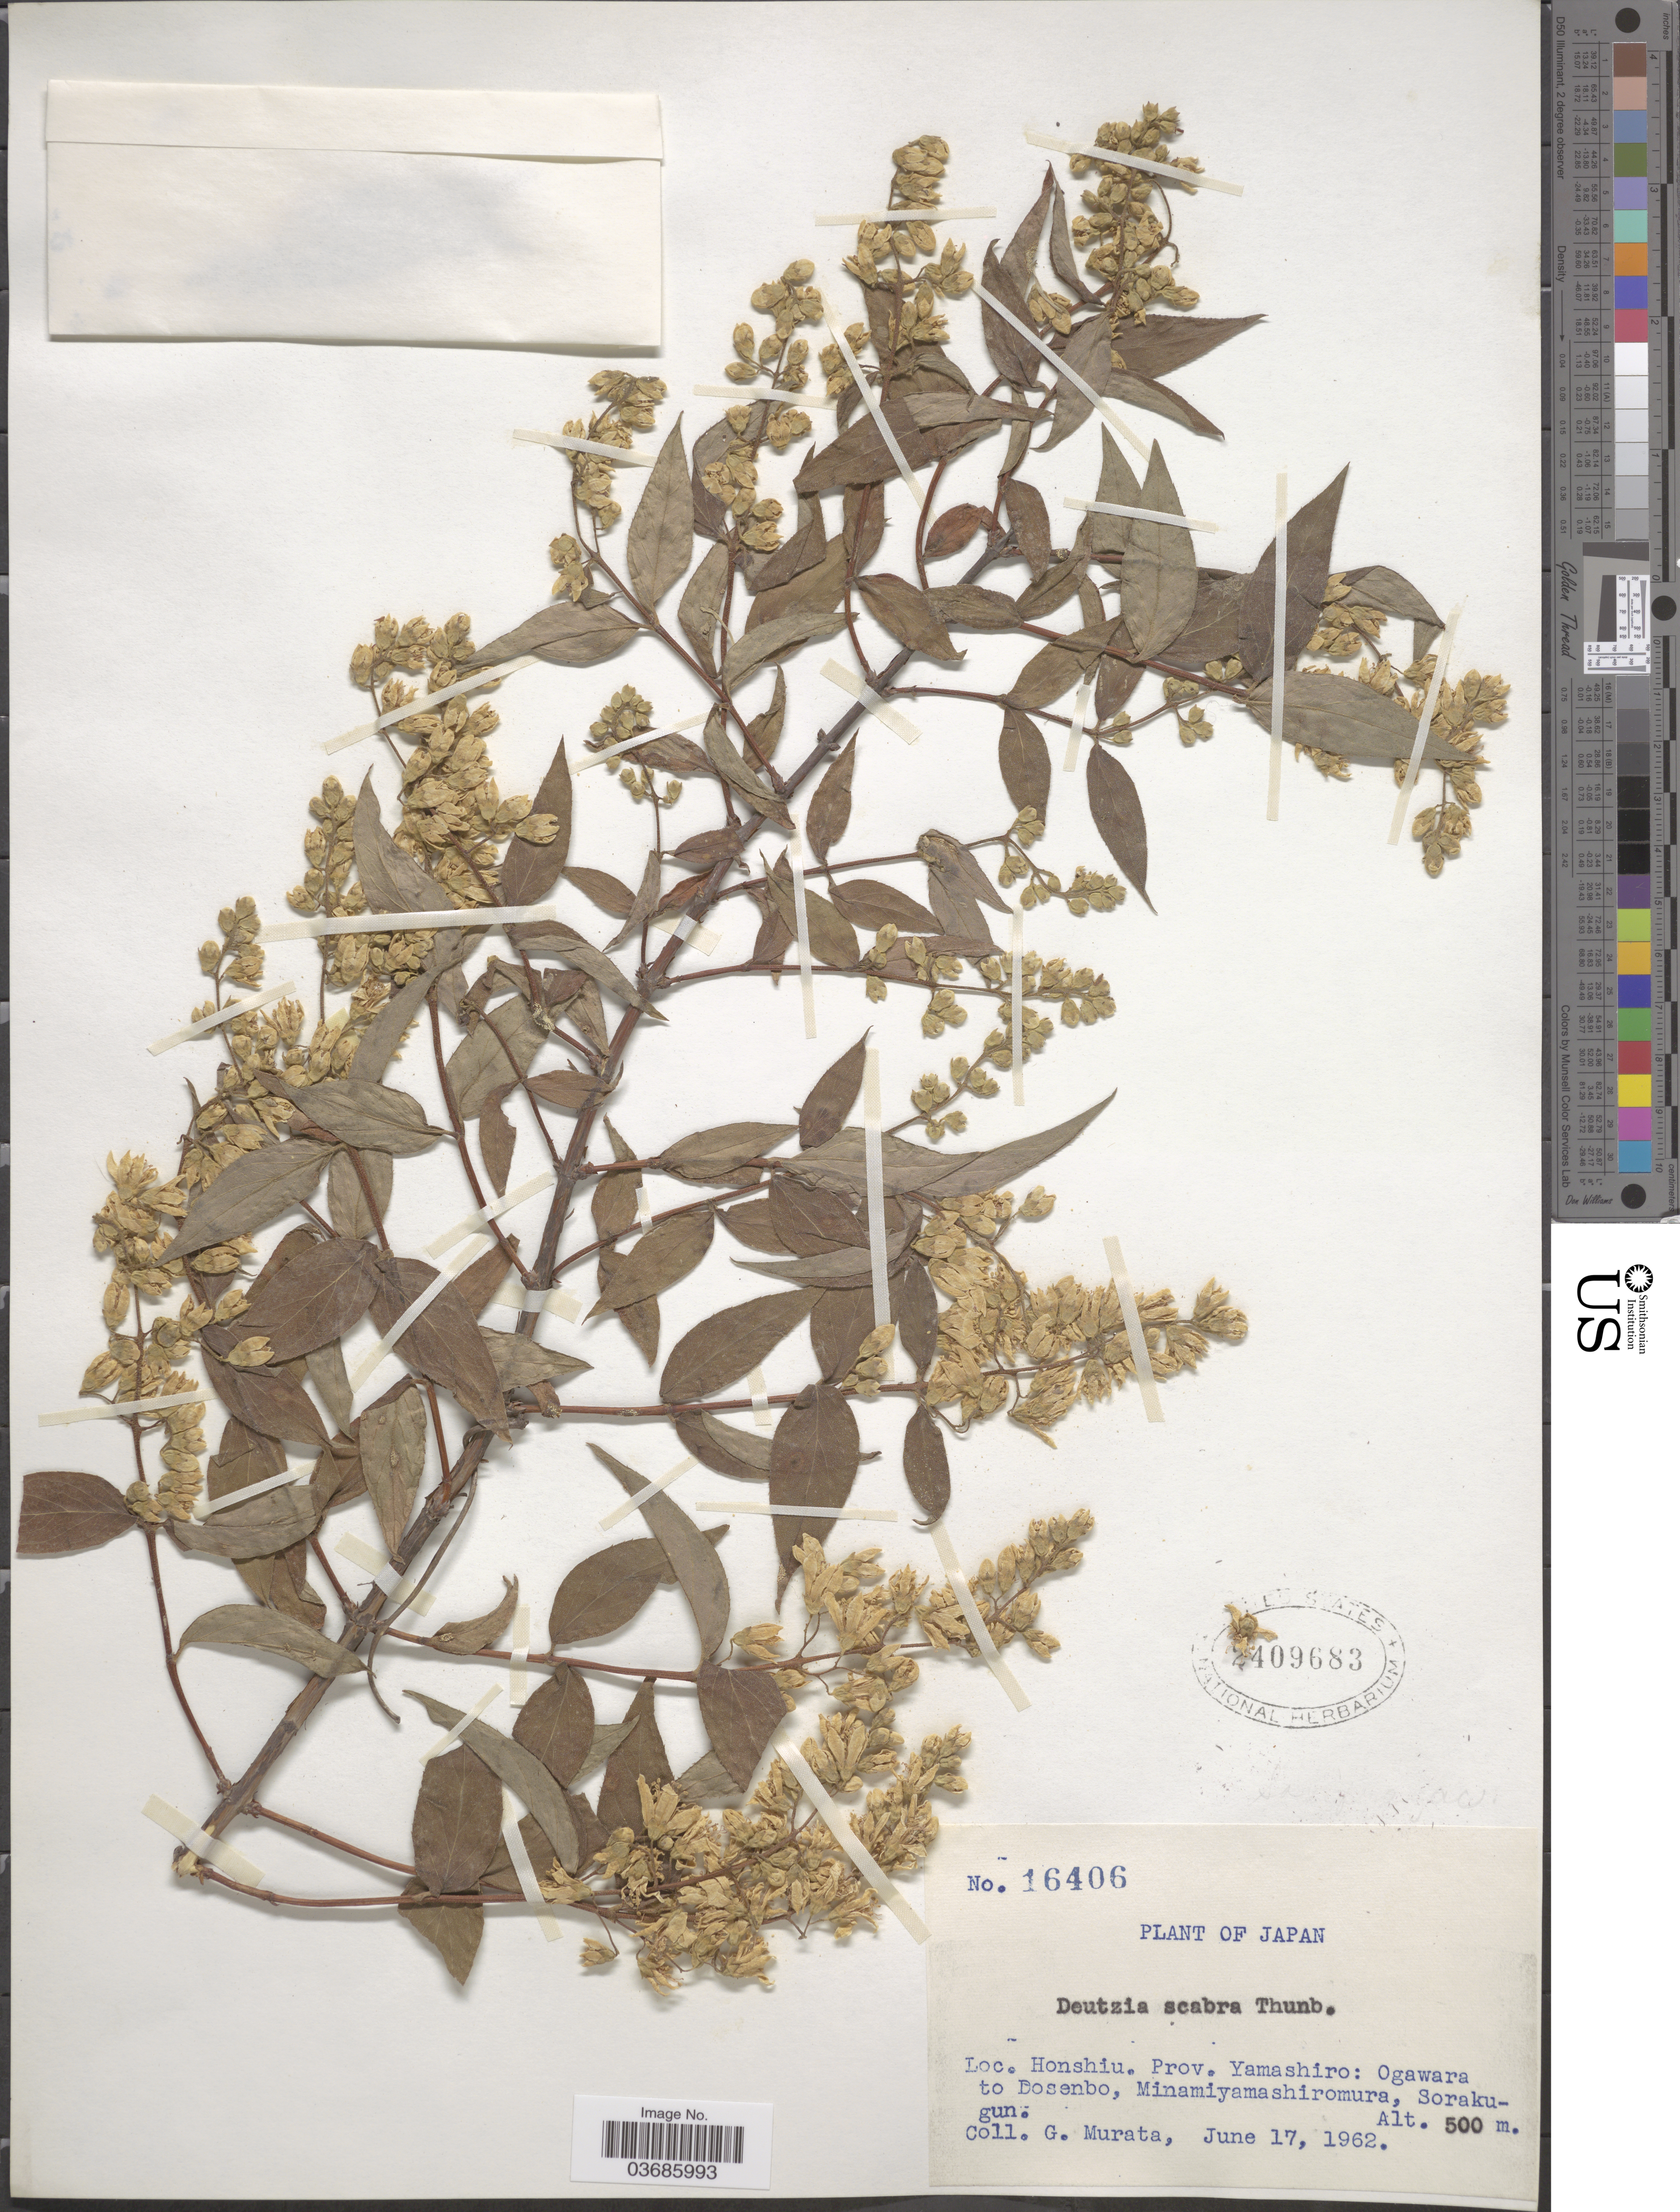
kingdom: Plantae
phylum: Tracheophyta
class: Magnoliopsida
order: Cornales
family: Hydrangeaceae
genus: Deutzia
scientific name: Deutzia scabra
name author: Thunb.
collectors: G. Murata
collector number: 16406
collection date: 1962-06-17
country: Japan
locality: Honshiu. Prov. Yamashiro: Ogawara to Dosenbo, Minamiyamashiromura, Soraku-gun.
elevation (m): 500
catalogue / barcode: US 2409683